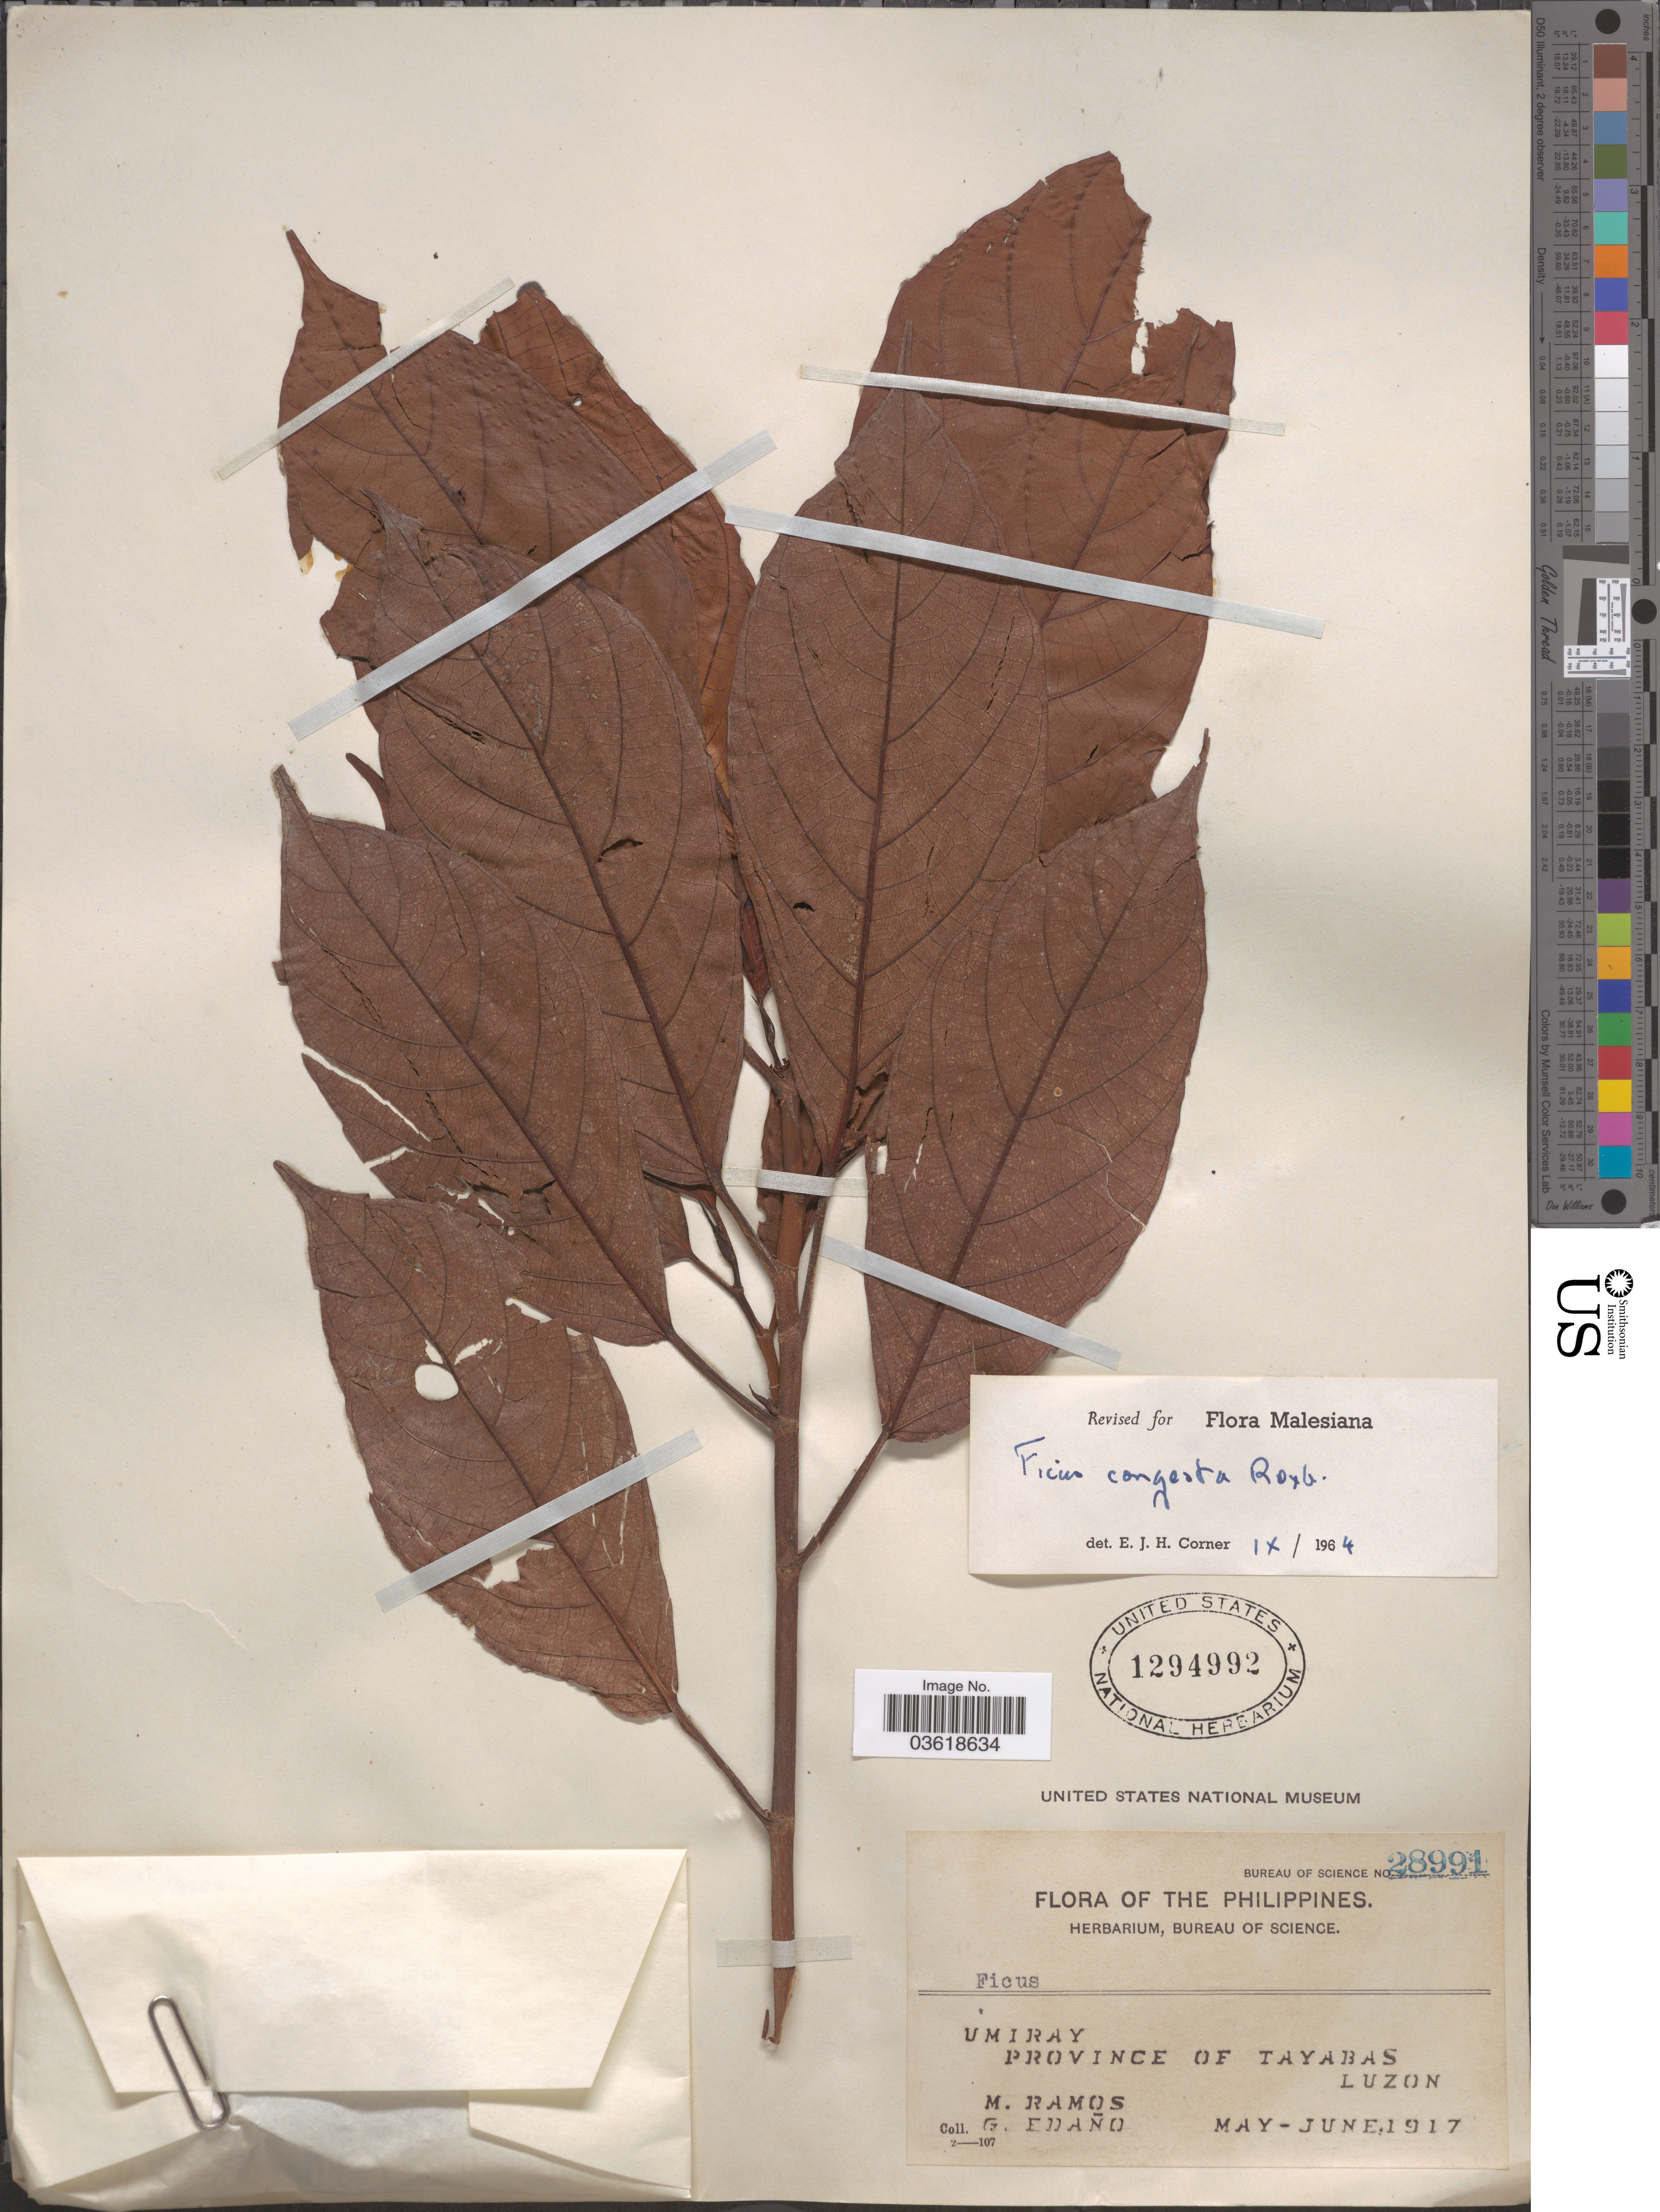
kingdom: Plantae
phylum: Tracheophyta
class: Magnoliopsida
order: Rosales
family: Moraceae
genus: Ficus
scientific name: Ficus congesta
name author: Roxb.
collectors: M. Ramos & G. Edaño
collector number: Bureau of Science 28991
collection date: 1917-05/1917-06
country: Philippines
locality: Umiray. Province of Tayabas. Luzon.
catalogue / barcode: US 1294992